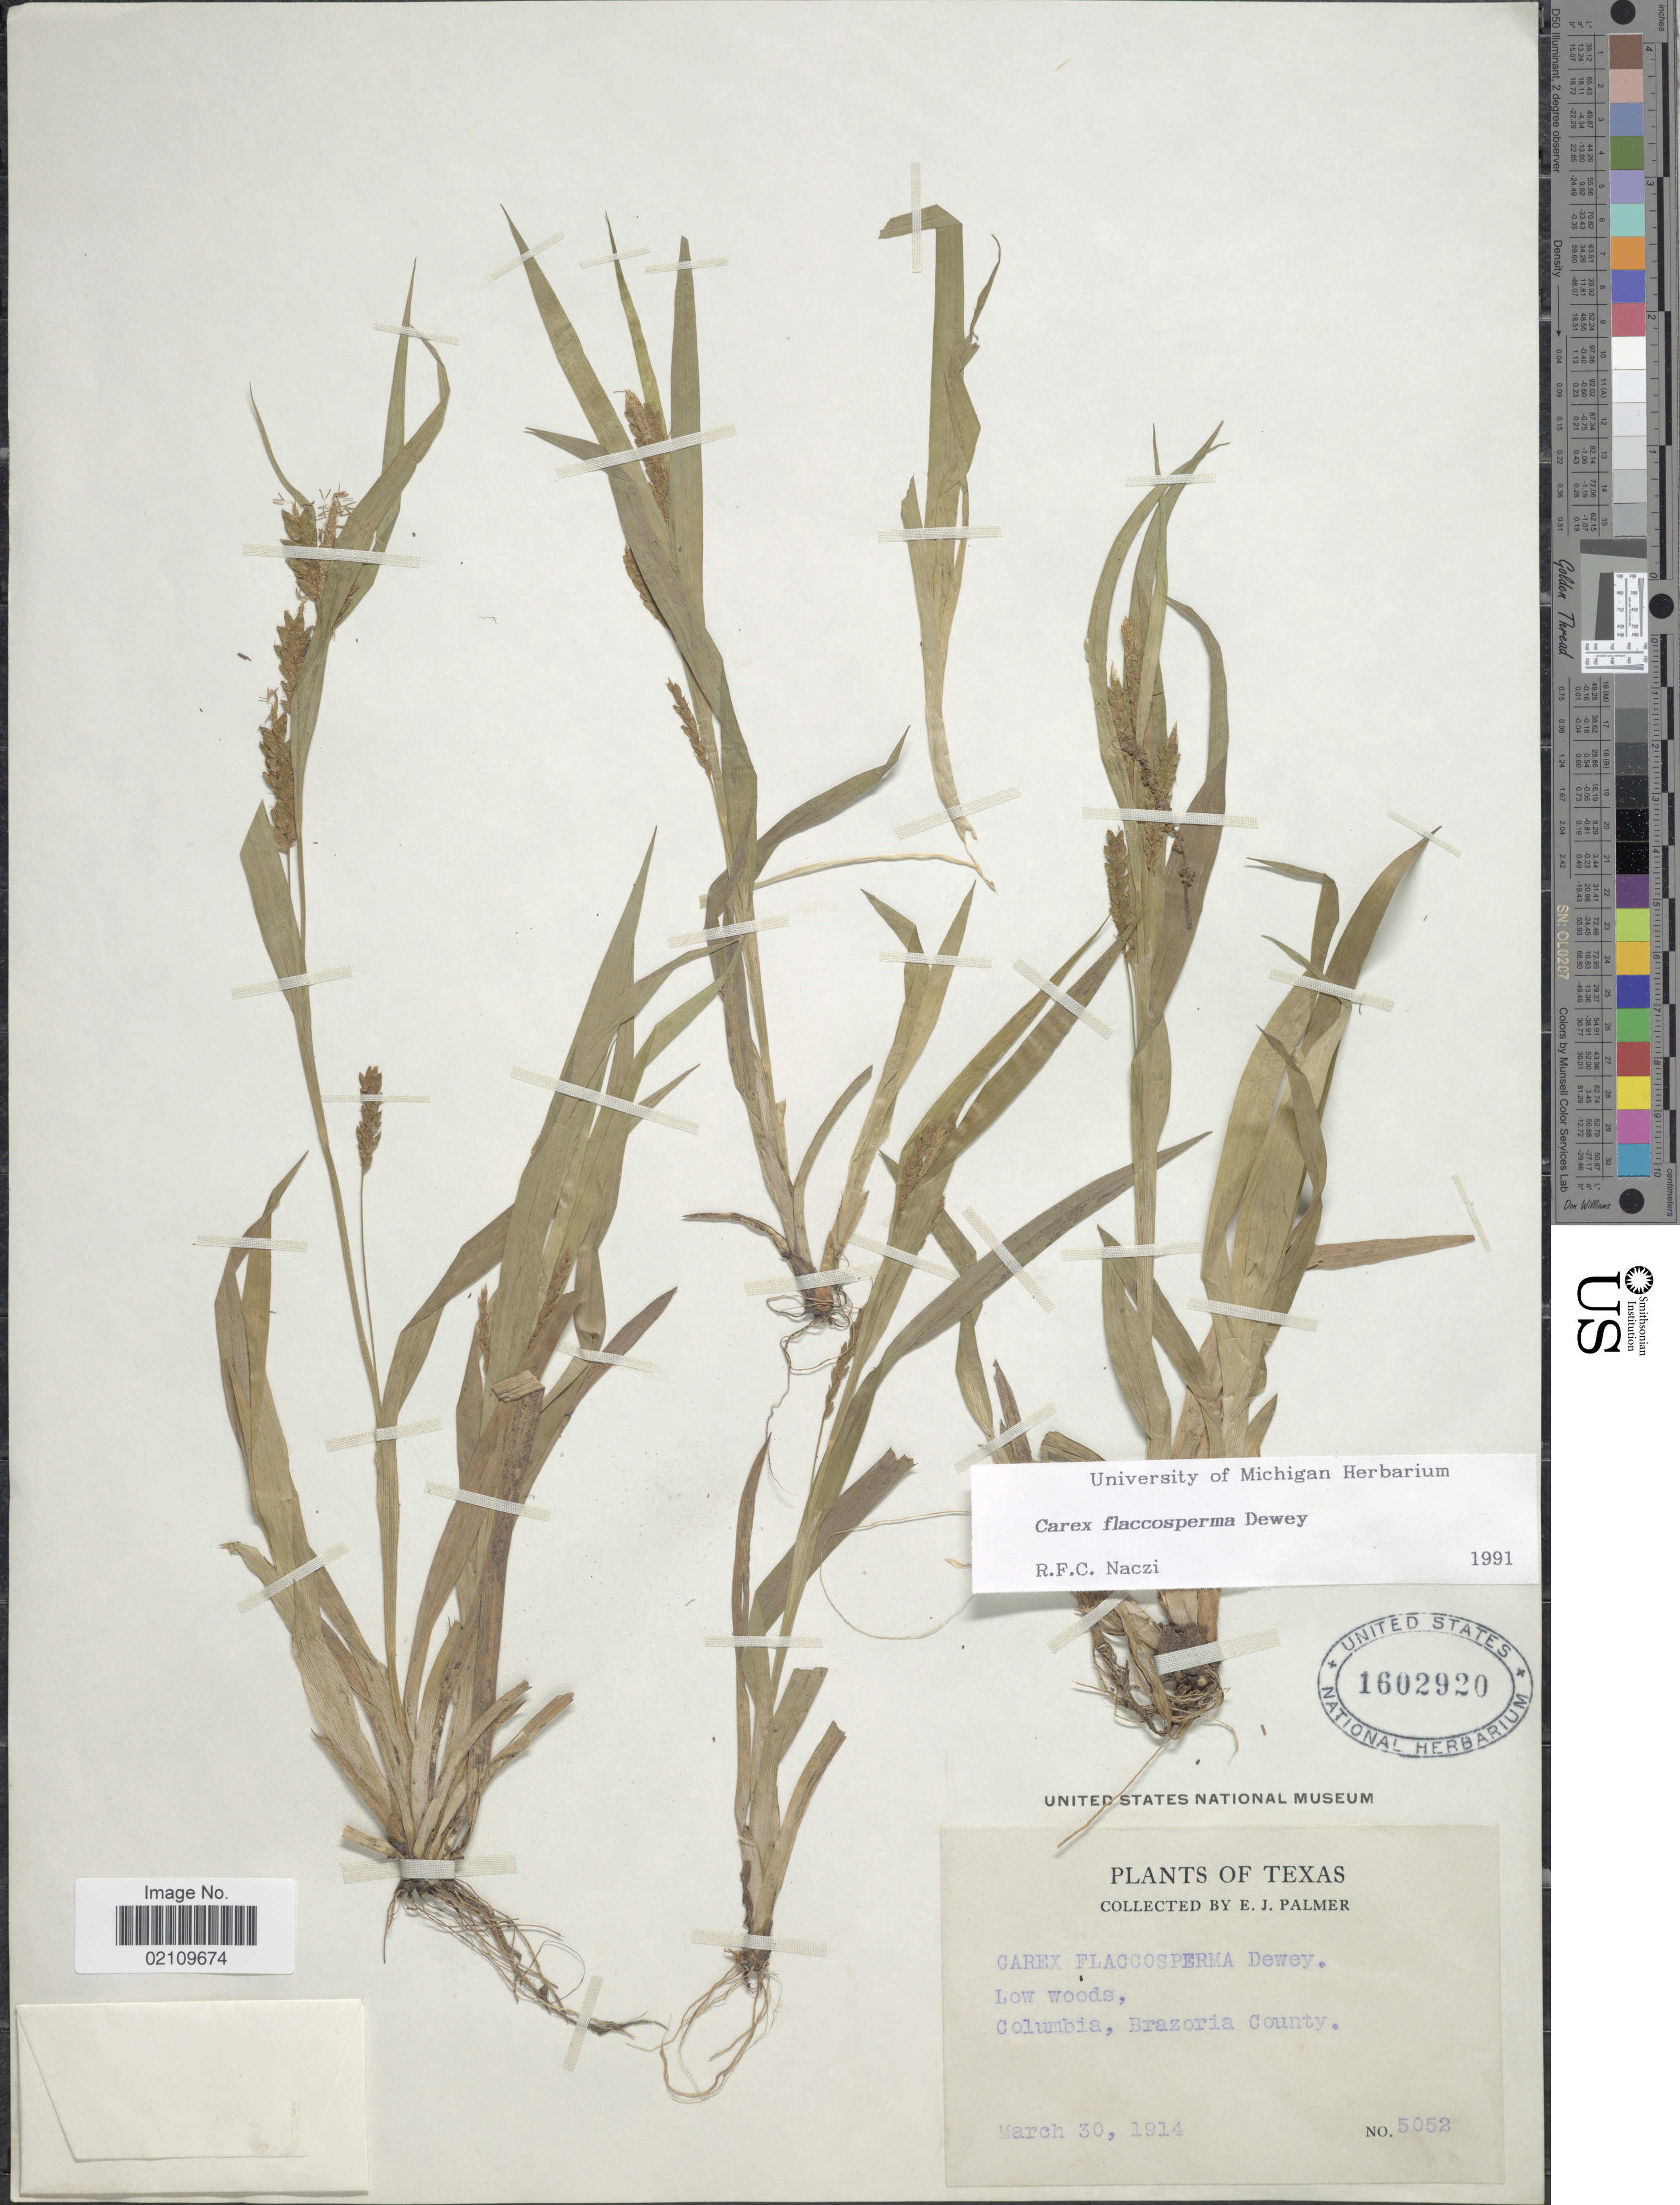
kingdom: Plantae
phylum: Tracheophyta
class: Liliopsida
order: Poales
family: Cyperaceae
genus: Carex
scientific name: Carex flaccosperma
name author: Dewey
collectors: E. J. Palmer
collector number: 5052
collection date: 1914-03-30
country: United States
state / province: Texas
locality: Columbia, Brazoria County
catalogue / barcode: US 1602920